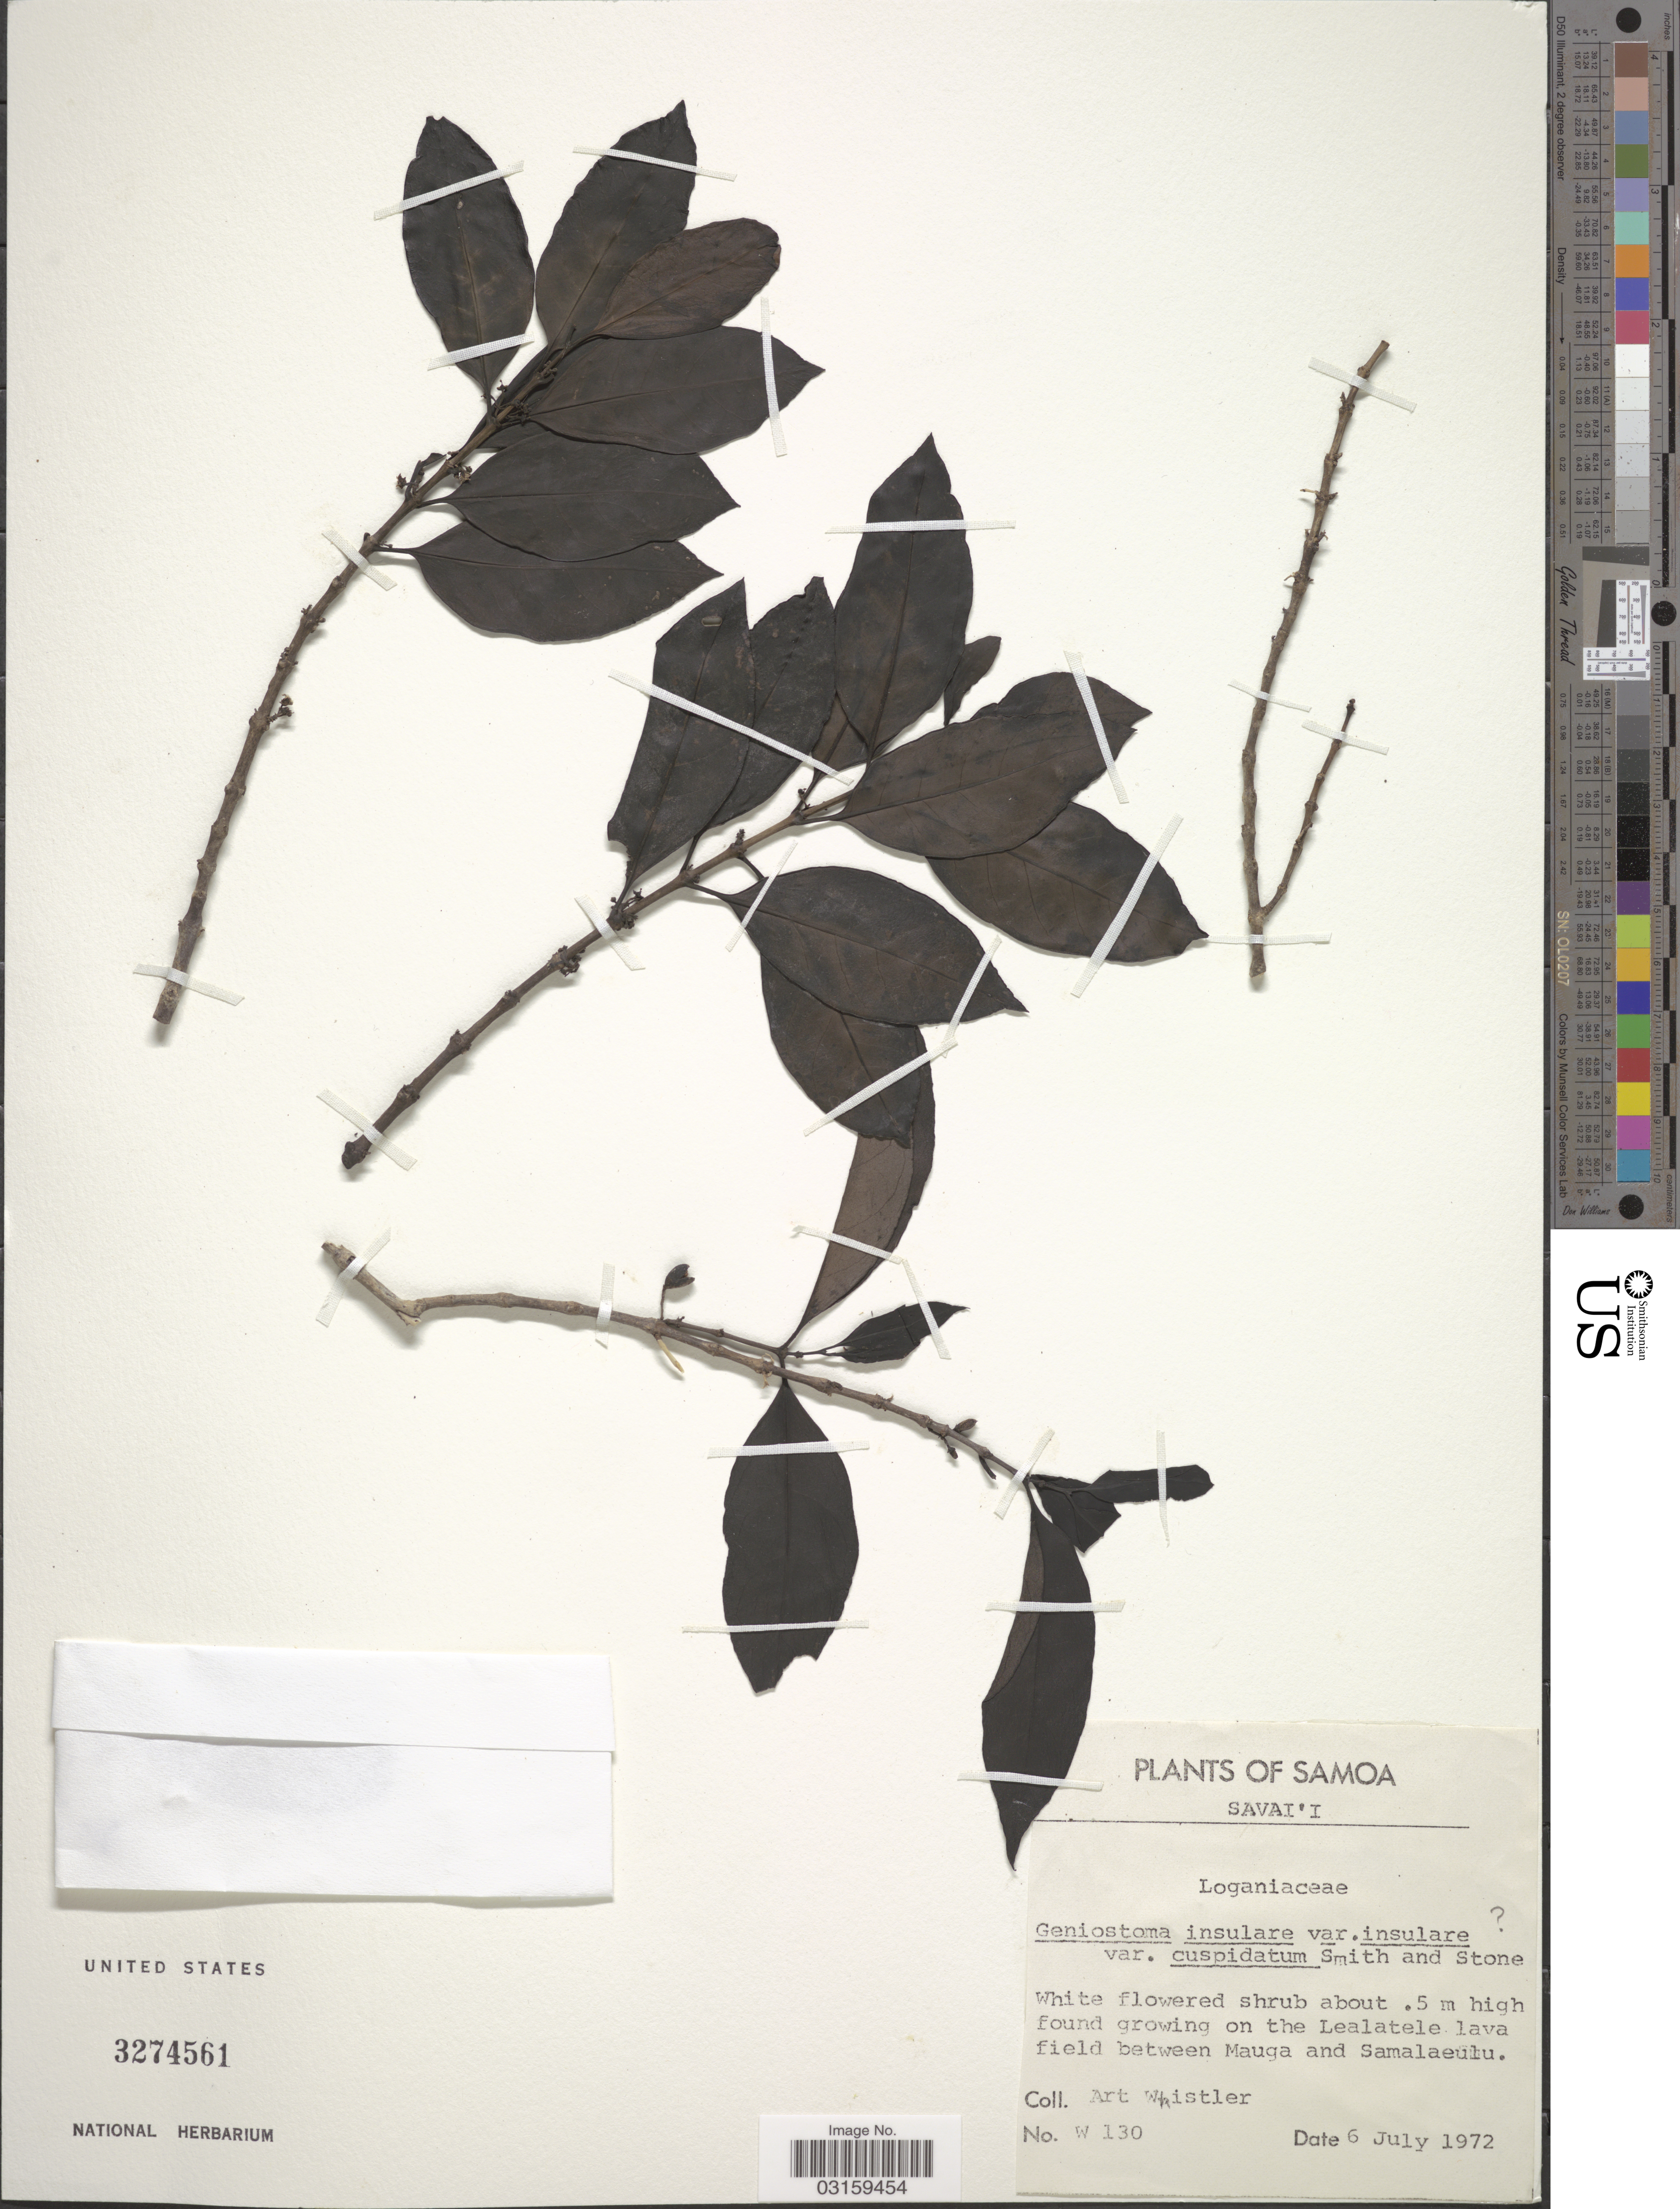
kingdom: Plantae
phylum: Tracheophyta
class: Magnoliopsida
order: Gentianales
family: Loganiaceae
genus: Geniostoma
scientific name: Geniostoma insulare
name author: A.C. Sm. & B.C. Stone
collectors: A. Whistler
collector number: W130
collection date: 1972-07-06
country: Samoa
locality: Samoa. Savai'i. Found growing on the Lealatele lava field between Mauga and Samalaeulu.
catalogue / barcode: US 3274561